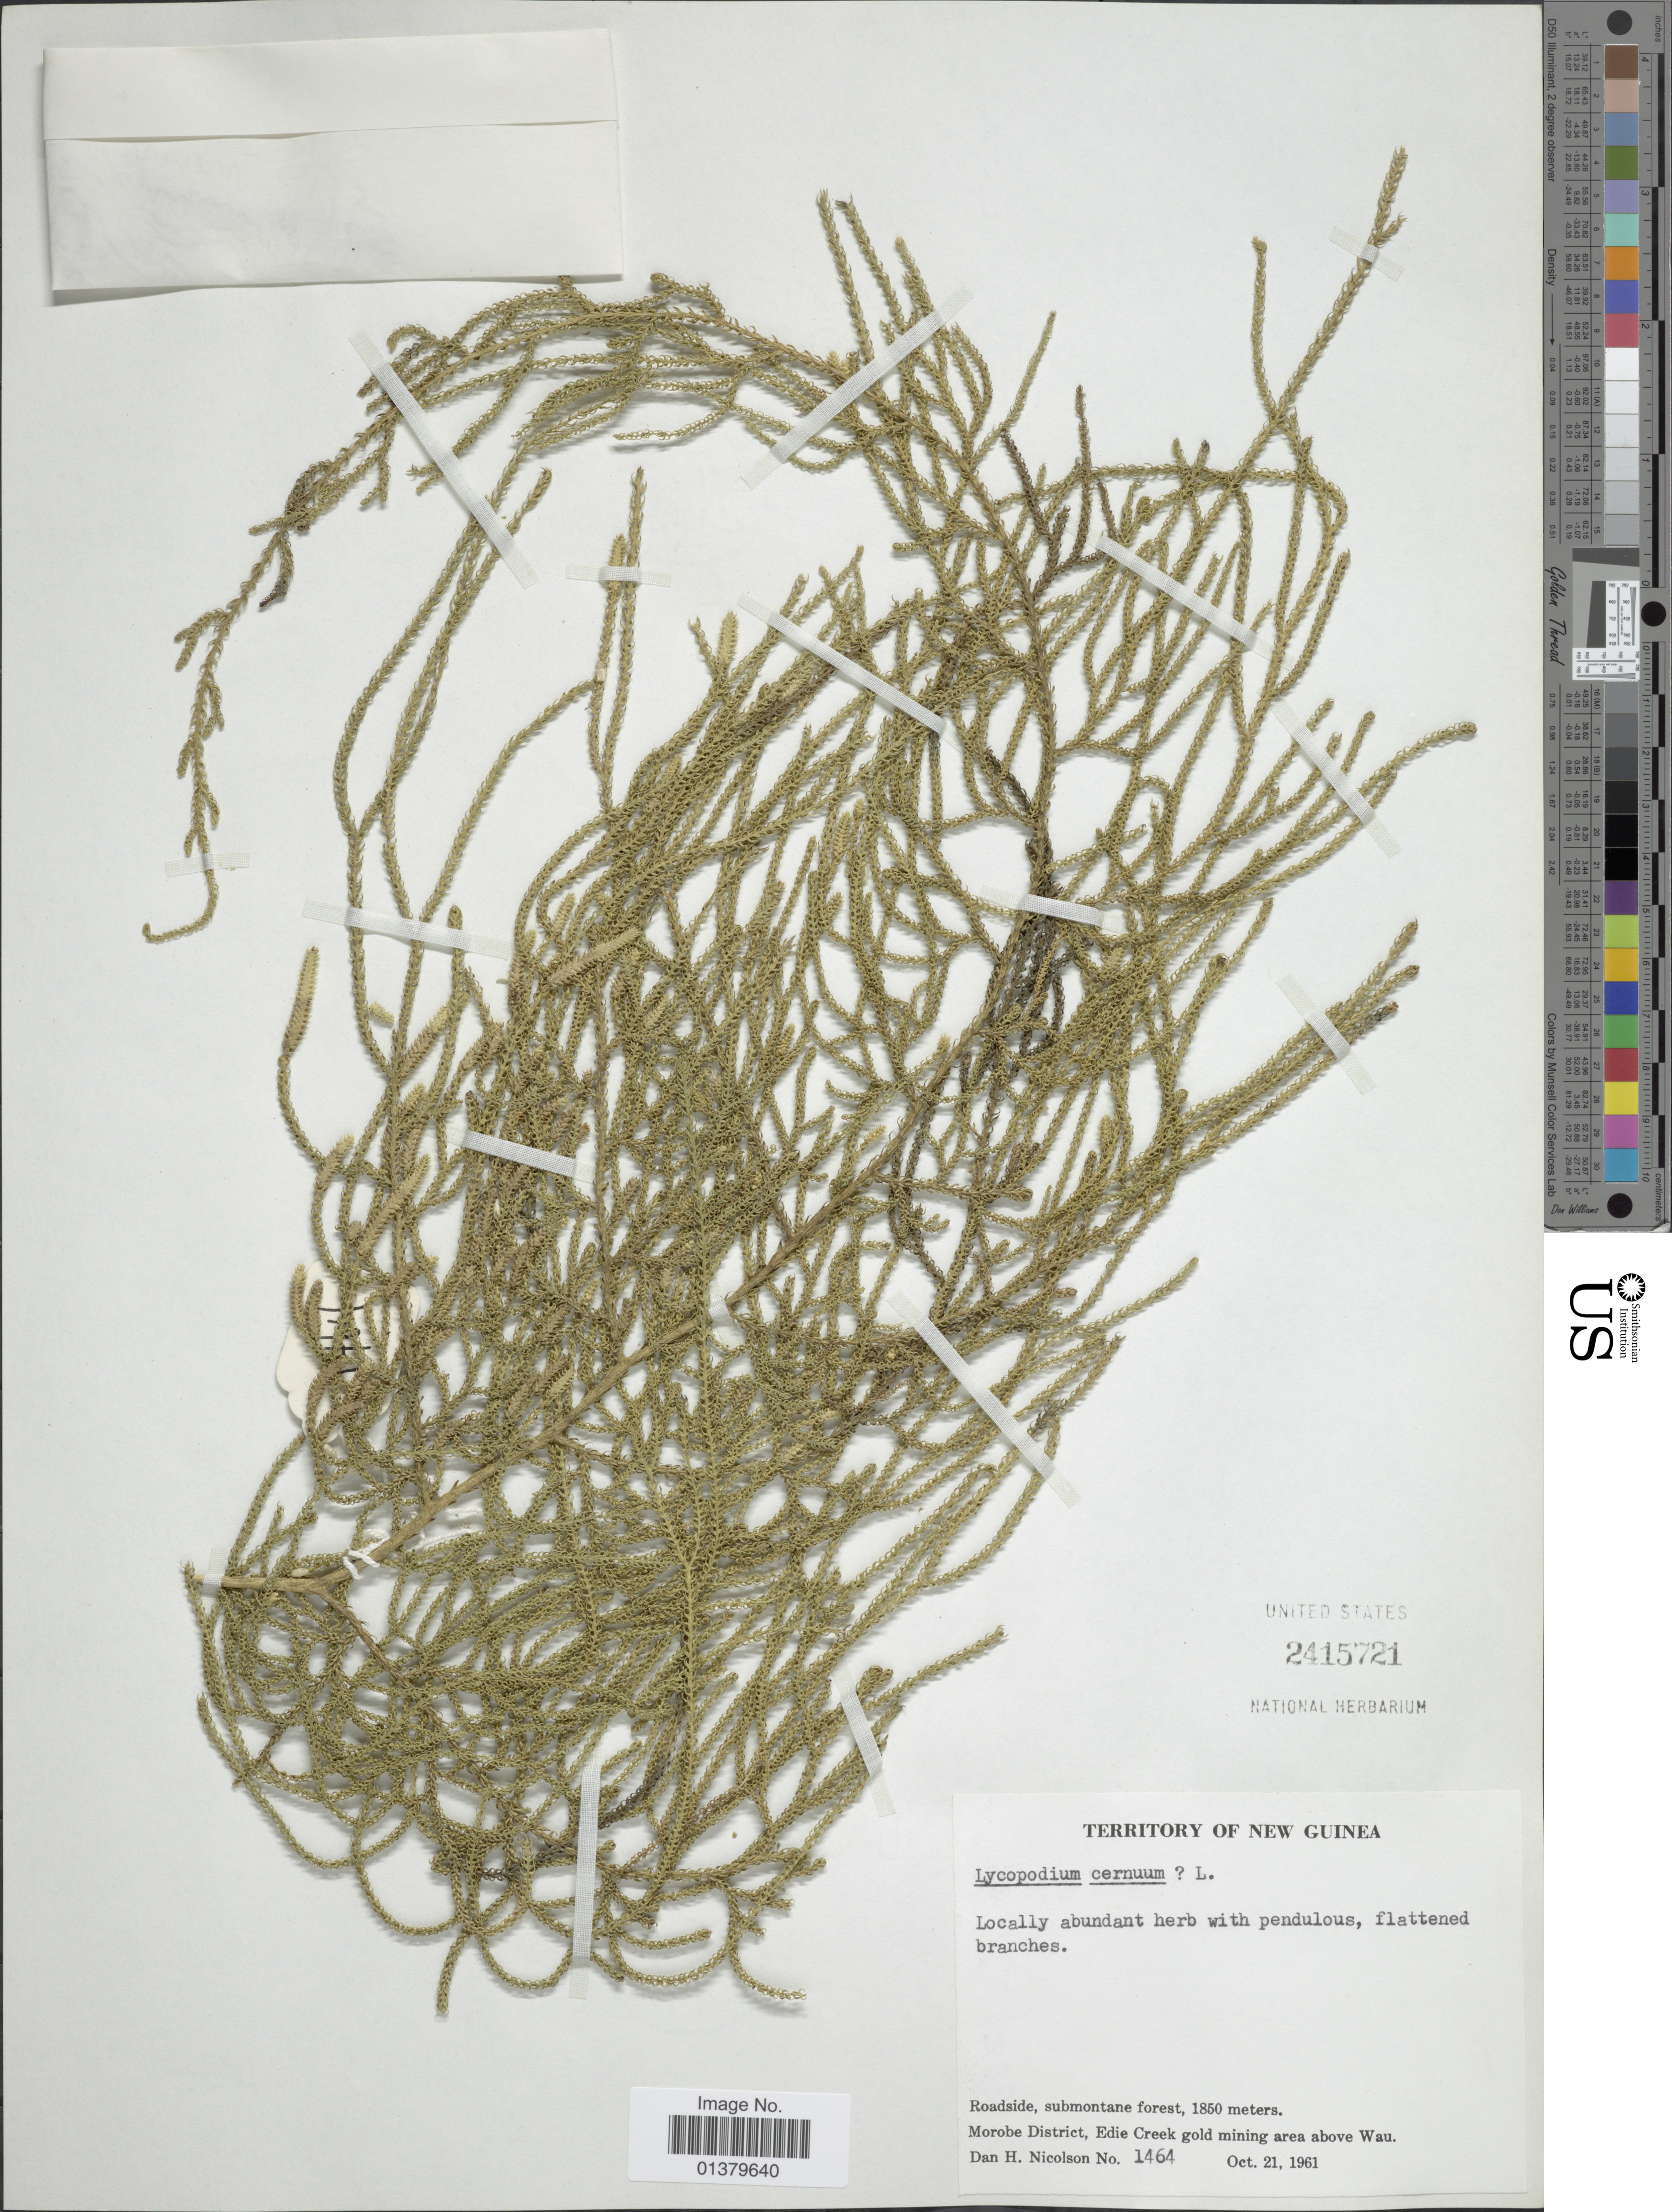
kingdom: Plantae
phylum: Tracheophyta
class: Lycopodiopsida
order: Lycopodiales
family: Lycopodiaceae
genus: Palhinhaea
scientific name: Palhinhaea cernua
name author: (L.) Vasc. & Franco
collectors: D. H. Nicolson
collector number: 1464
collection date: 1961-10-21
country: Papua New Guinea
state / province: Morobe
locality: Territory of New Guinea, Morobe District,Edie Creek gold mining area above Wau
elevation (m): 1850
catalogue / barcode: US 2415721